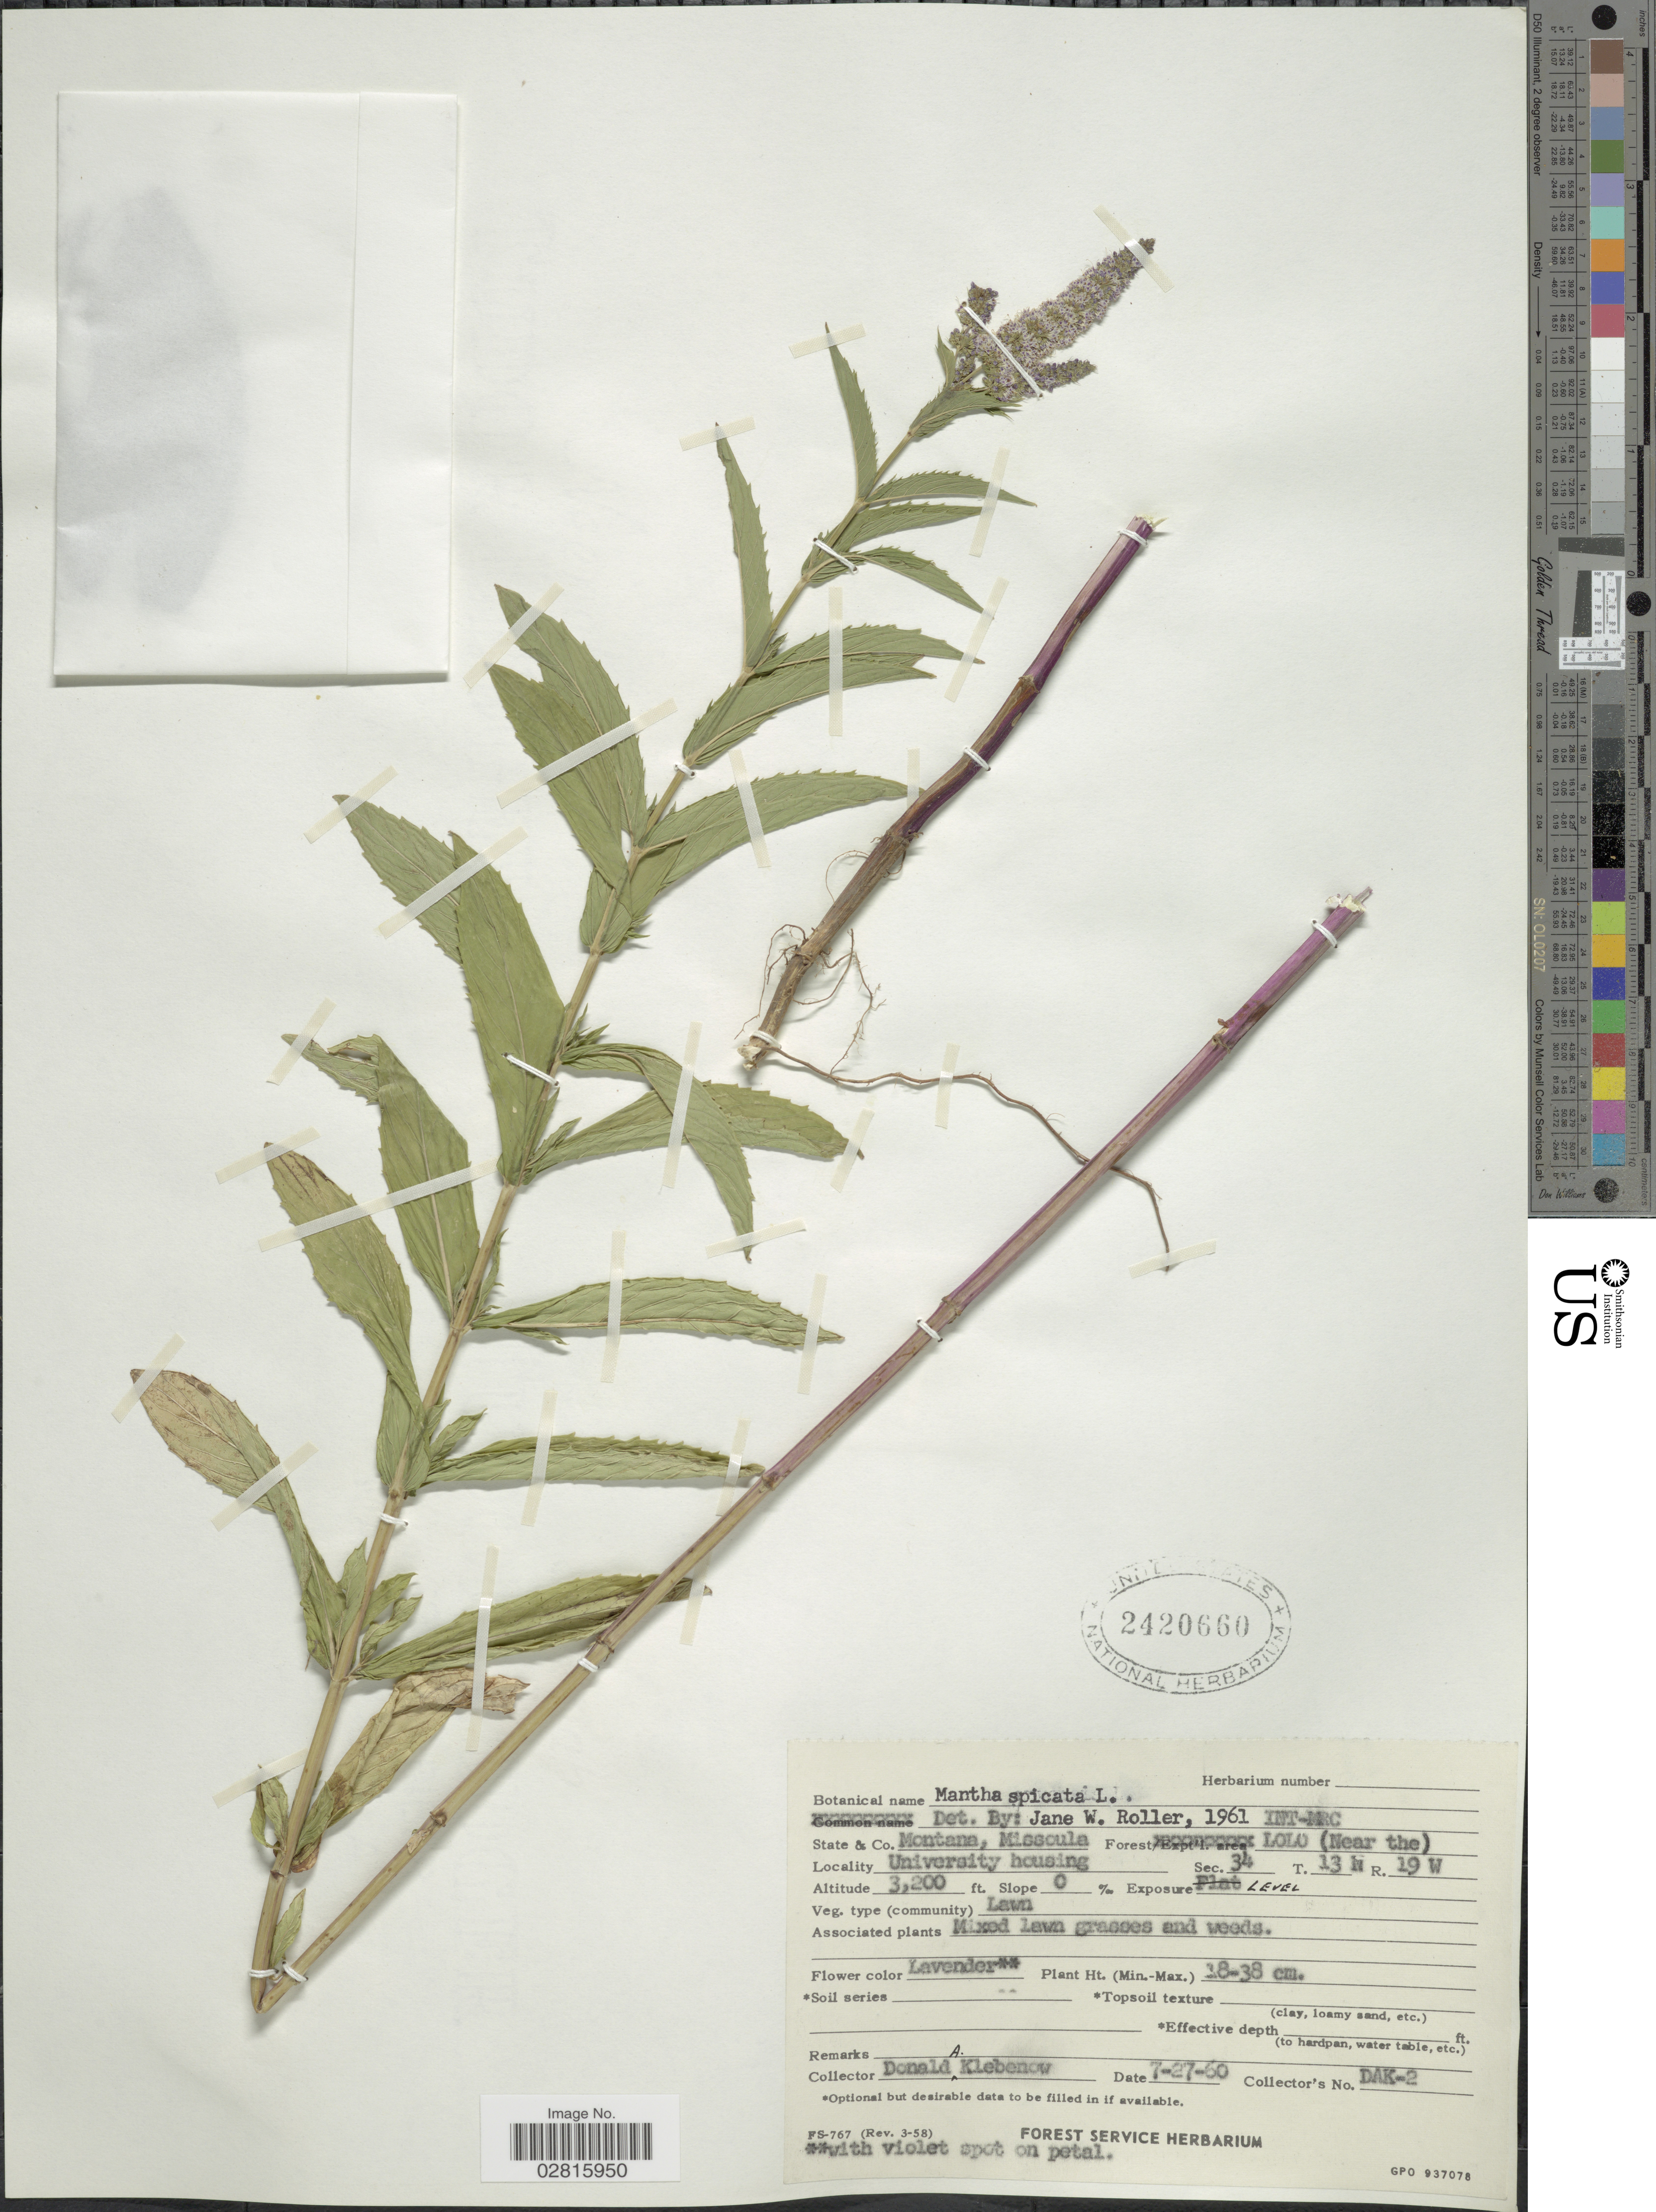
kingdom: Plantae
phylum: Tracheophyta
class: Magnoliopsida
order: Lamiales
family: Lamiaceae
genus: Mentha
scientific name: Mentha spicata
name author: L.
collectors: D. Klebenow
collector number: DAK-2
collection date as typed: Transcribed d/m/y: 27/7/60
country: United States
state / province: Montana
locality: State & Co. Montana, Missoula. Lolo (Near the) University housing. Sec. 34 T. 13 R. 19 W.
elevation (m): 975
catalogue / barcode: US 2420660